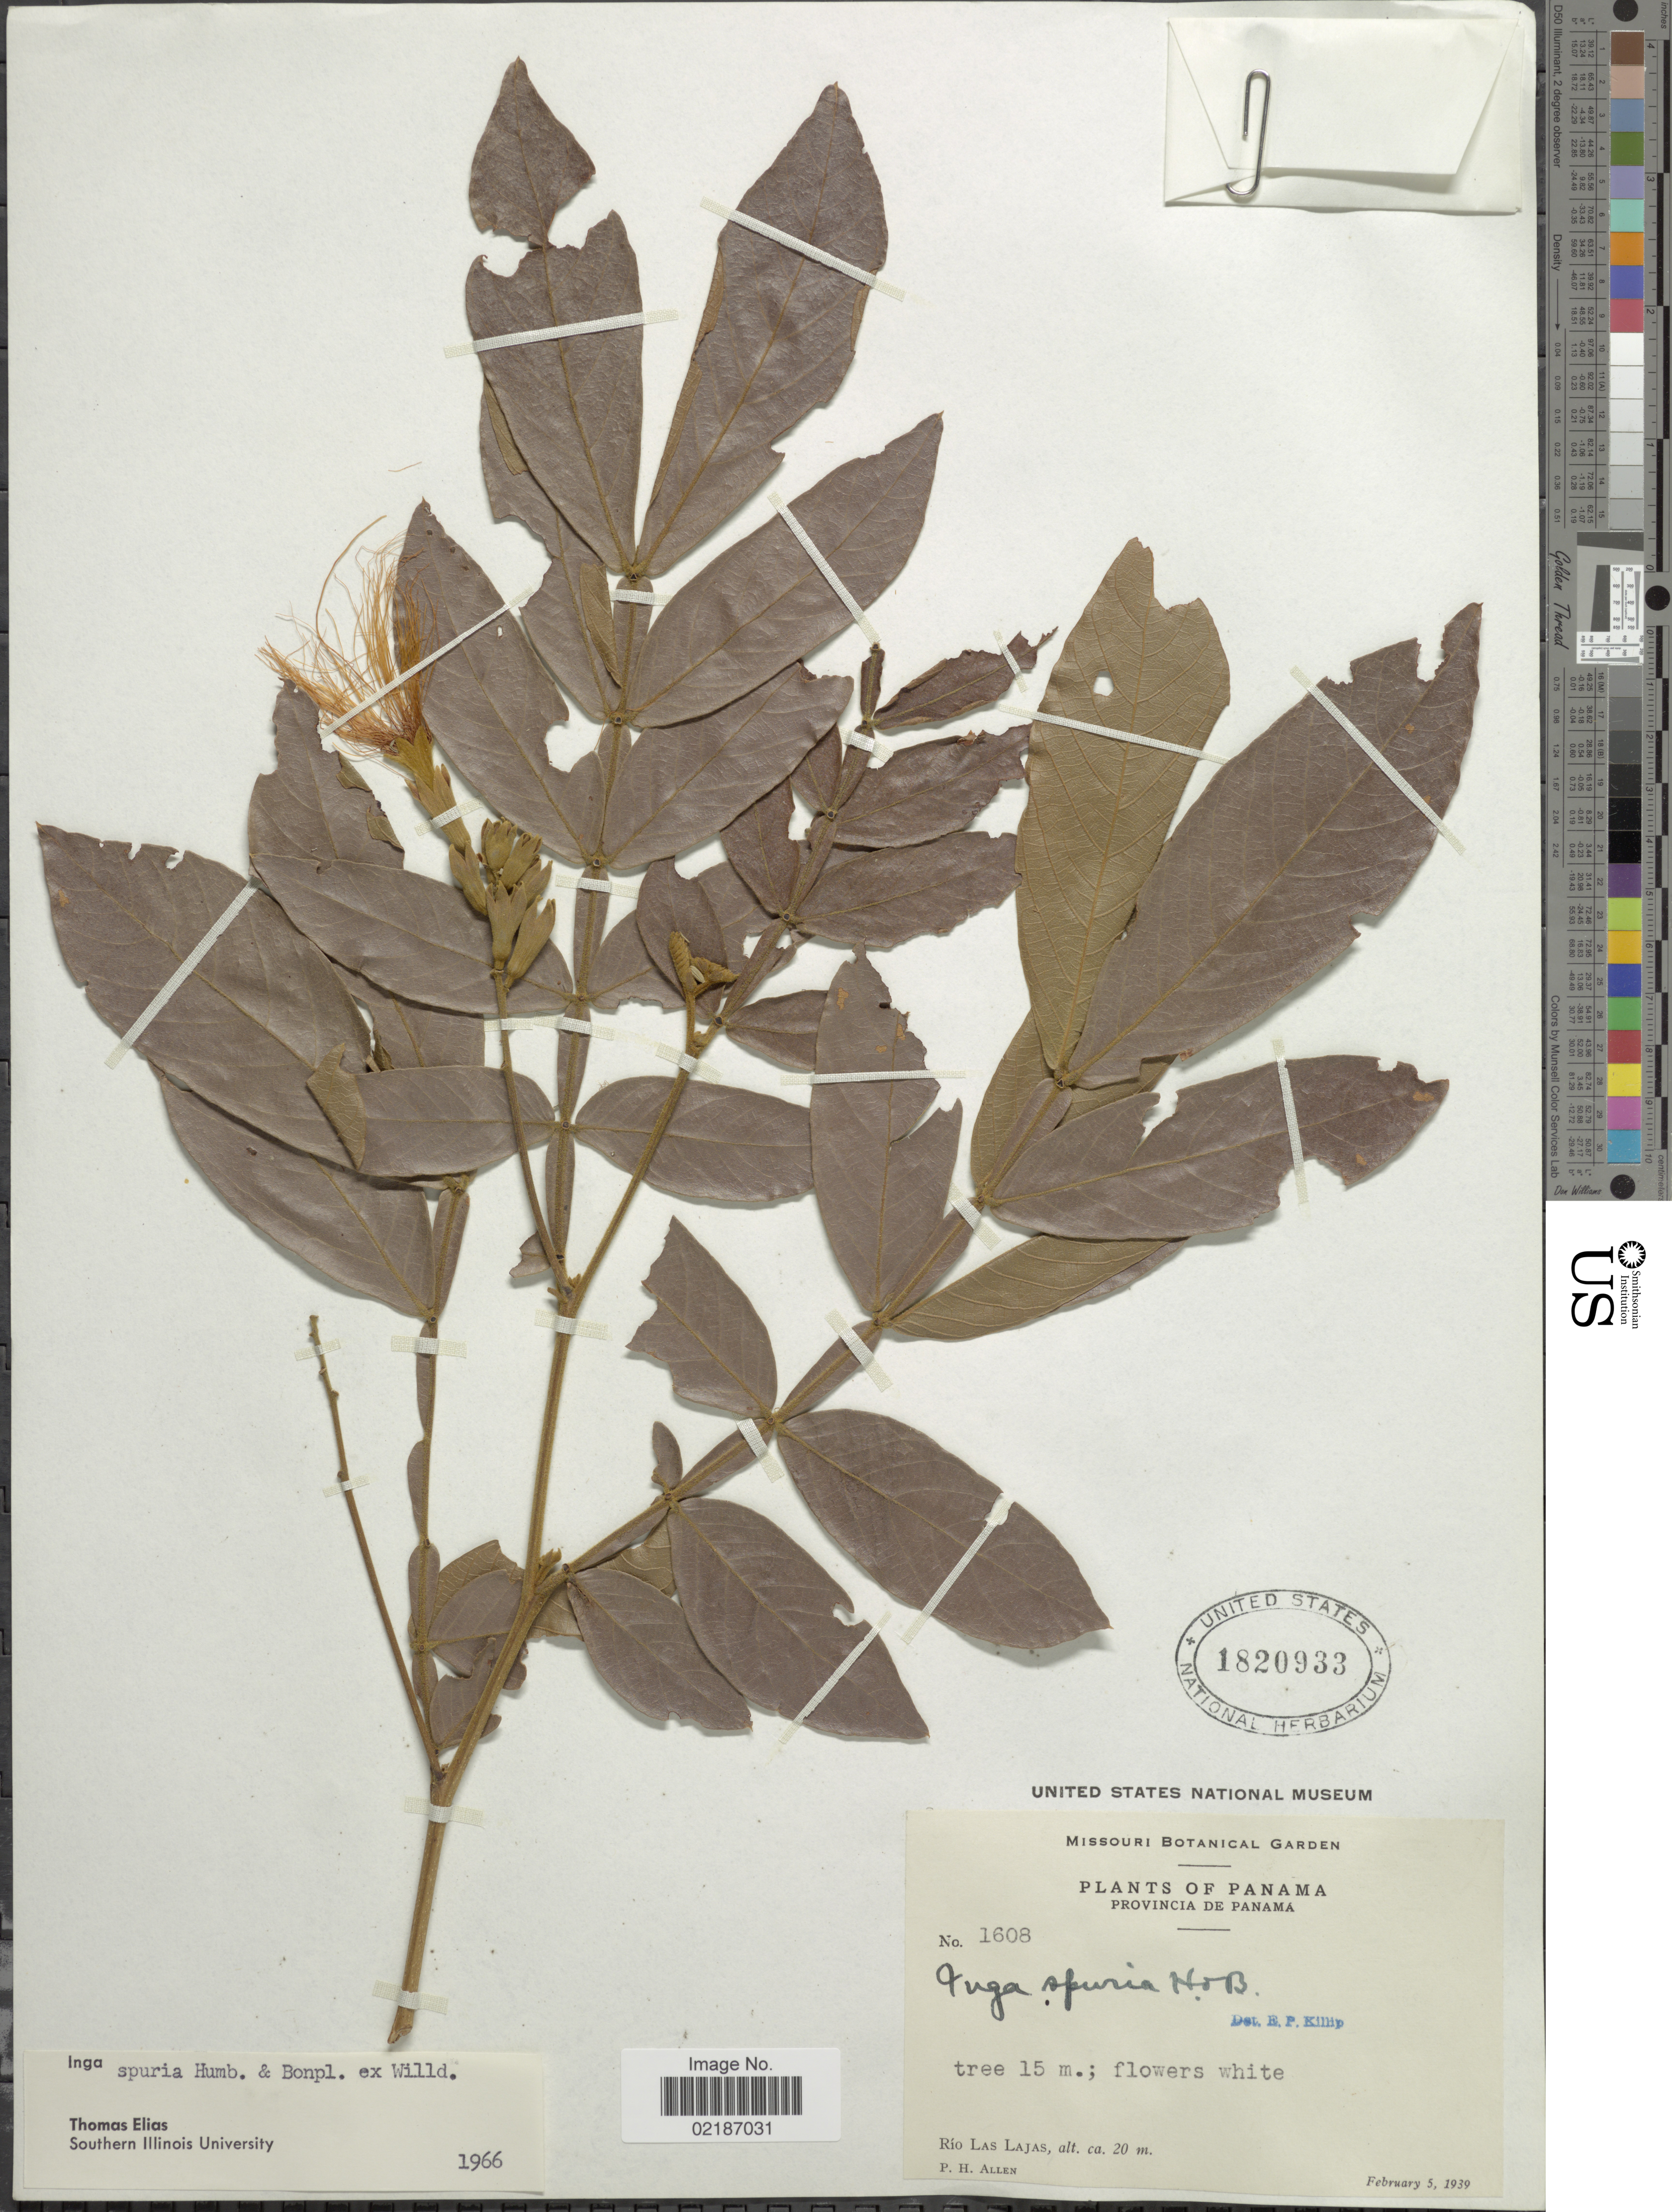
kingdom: Plantae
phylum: Tracheophyta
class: Magnoliopsida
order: Fabales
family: Fabaceae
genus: Inga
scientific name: Inga vera subsp. vera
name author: Willd.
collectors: P. H. Allen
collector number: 1608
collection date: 1939-02-05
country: Panama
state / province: Panamá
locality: Río Las Lajas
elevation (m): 20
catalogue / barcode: US 1820933